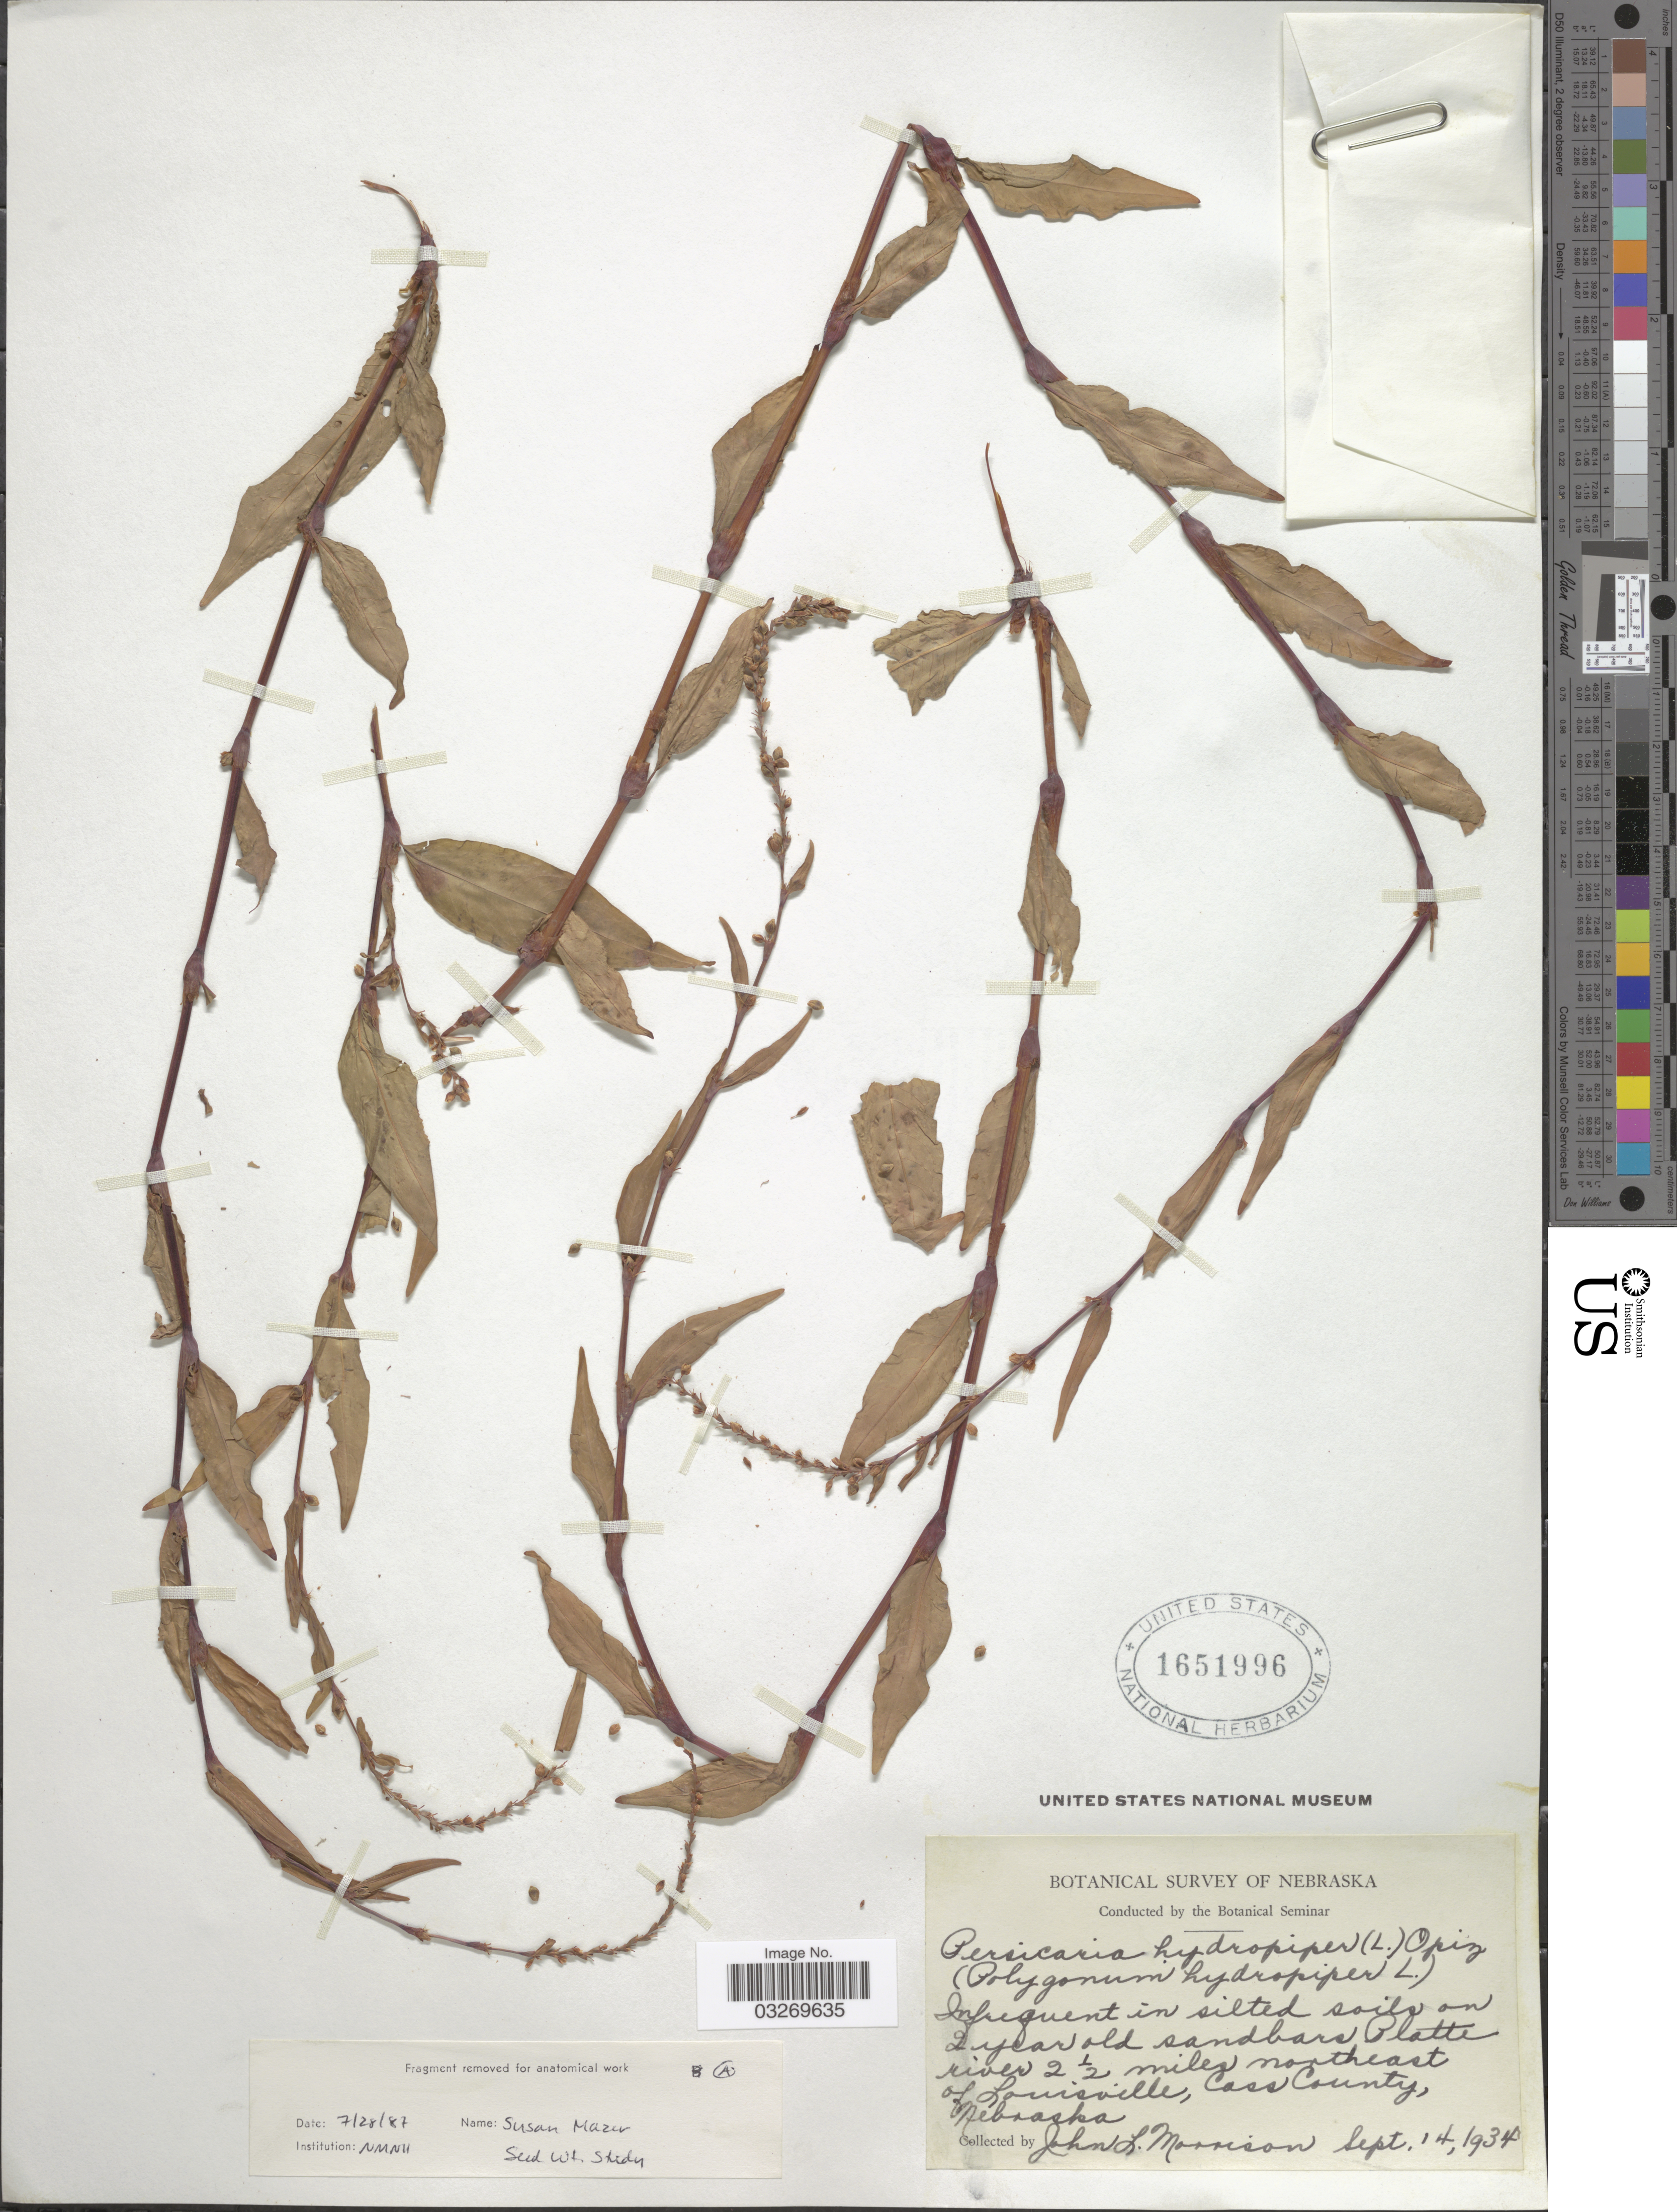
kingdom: Plantae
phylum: Tracheophyta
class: Magnoliopsida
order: Caryophyllales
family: Polygonaceae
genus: Persicaria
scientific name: Persicaria hydropiper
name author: (L.) Delarbre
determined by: Atha, D. E.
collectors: J. Morrison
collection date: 1934-09-14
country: United States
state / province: Nebraska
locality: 2 year old sandbars Platte river 2½ miles northeast of Louisville, Cass County.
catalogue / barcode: US 1651996